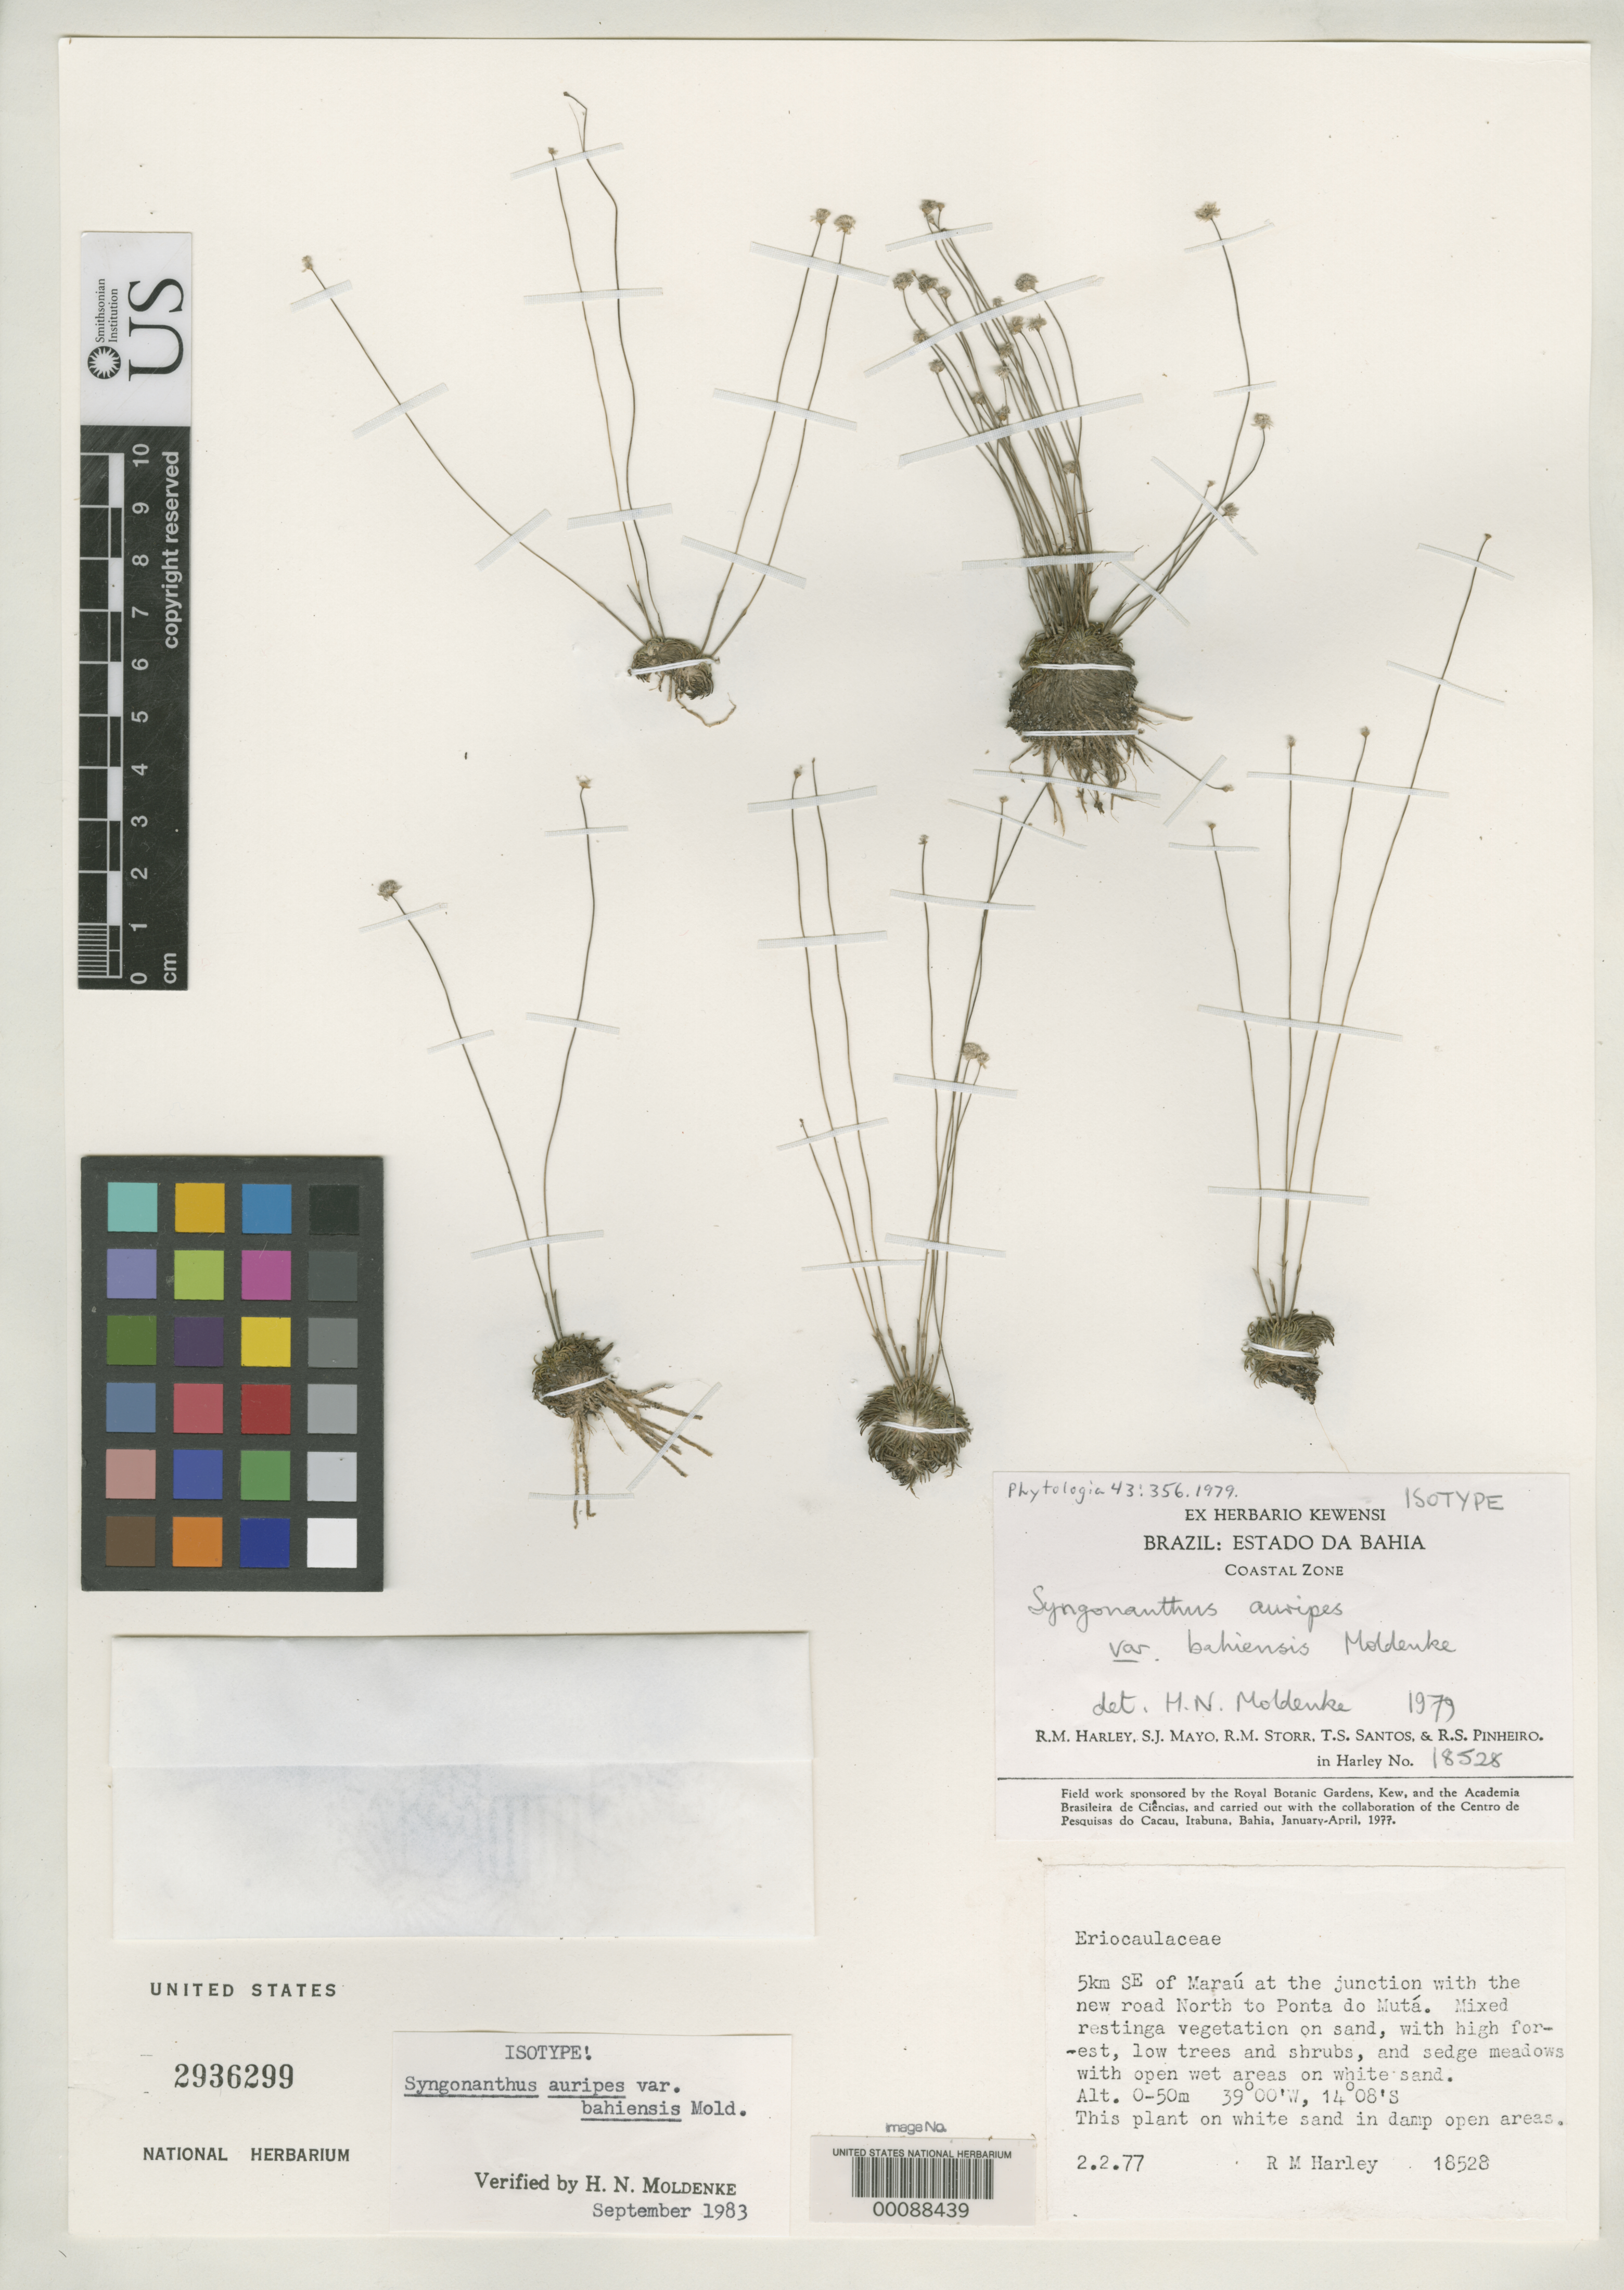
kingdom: Plantae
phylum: Tracheophyta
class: Liliopsida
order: Poales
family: Eriocaulaceae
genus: Syngonanthus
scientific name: Syngonanthus auripes var. bahiensis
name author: Moldenke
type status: Isotype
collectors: R. M. Harley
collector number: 18528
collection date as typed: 02 Feb 1977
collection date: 1977-02-02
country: Brazil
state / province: Bahia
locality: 5 km SE of Marau at junction of new road N to Ponta do Muta.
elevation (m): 0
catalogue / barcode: US 2936299